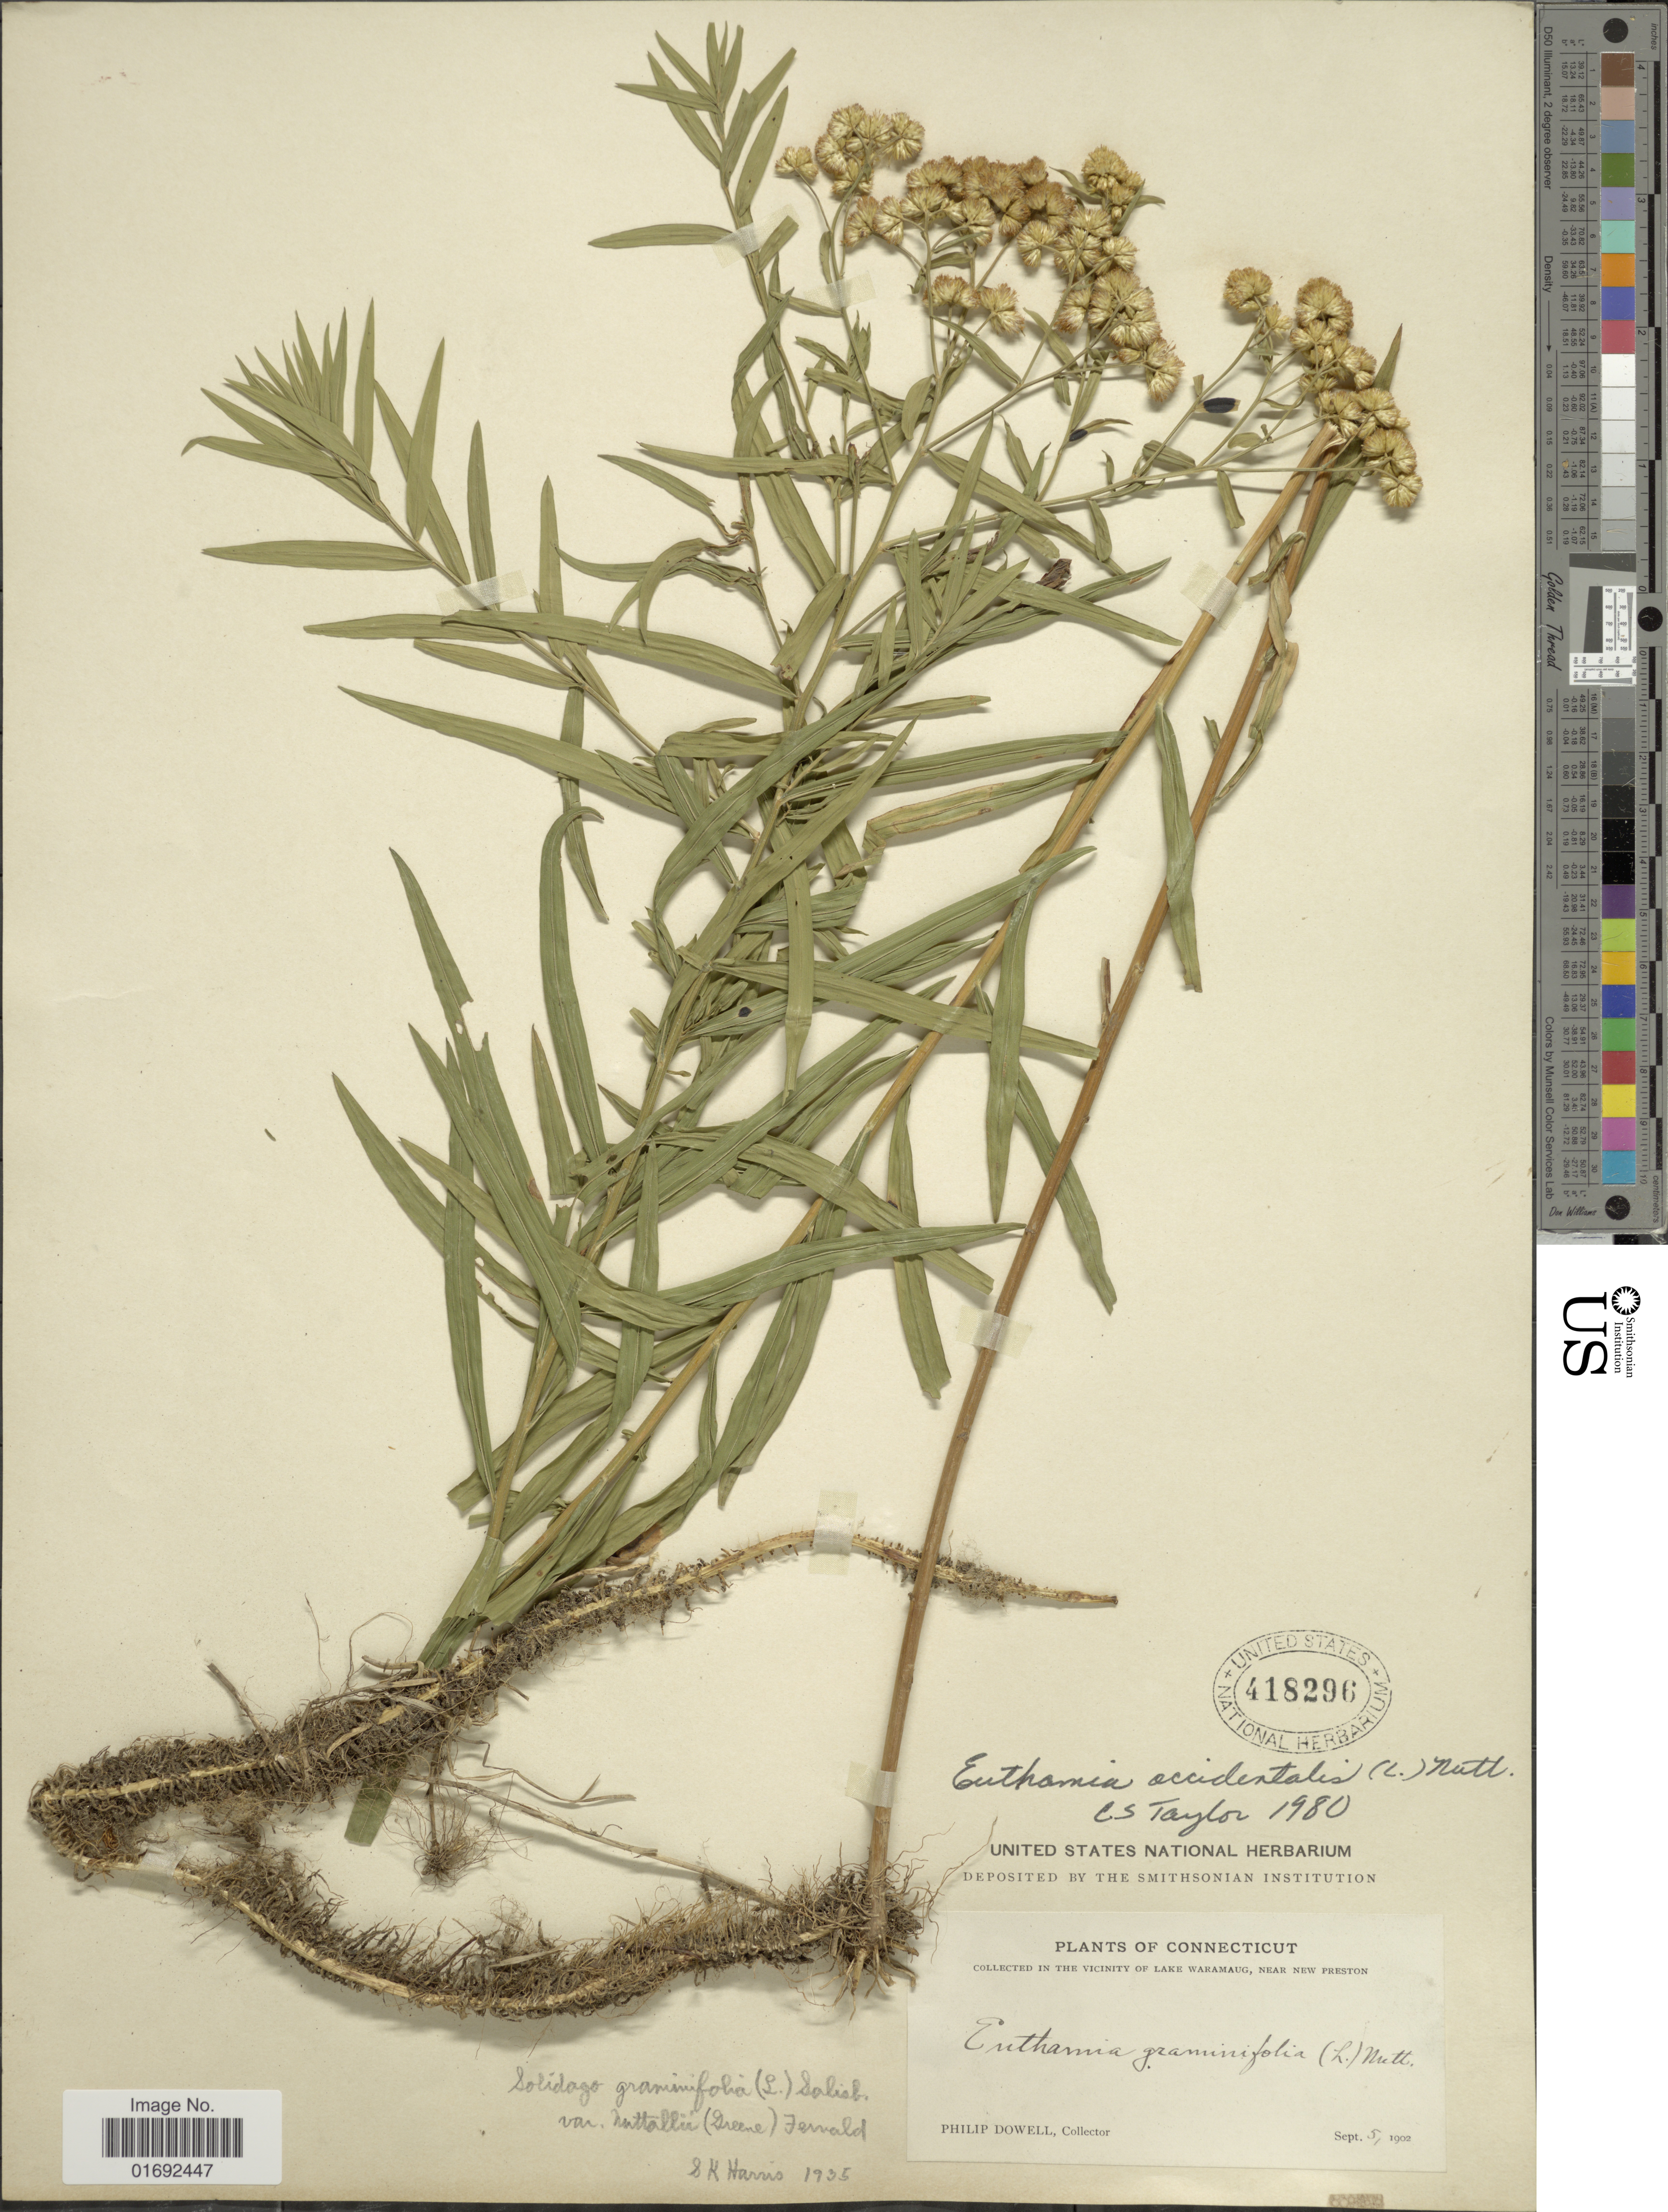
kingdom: Plantae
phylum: Tracheophyta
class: Magnoliopsida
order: Asterales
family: Asteraceae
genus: Euthamia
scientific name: Euthamia graminifolia var. nuttalii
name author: (S.W. Greene) W. Stone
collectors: P. Dowell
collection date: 1902-09-05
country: United States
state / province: Connecticut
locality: Vicinity of Lake Waramaug, near New Preston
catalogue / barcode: US 418296